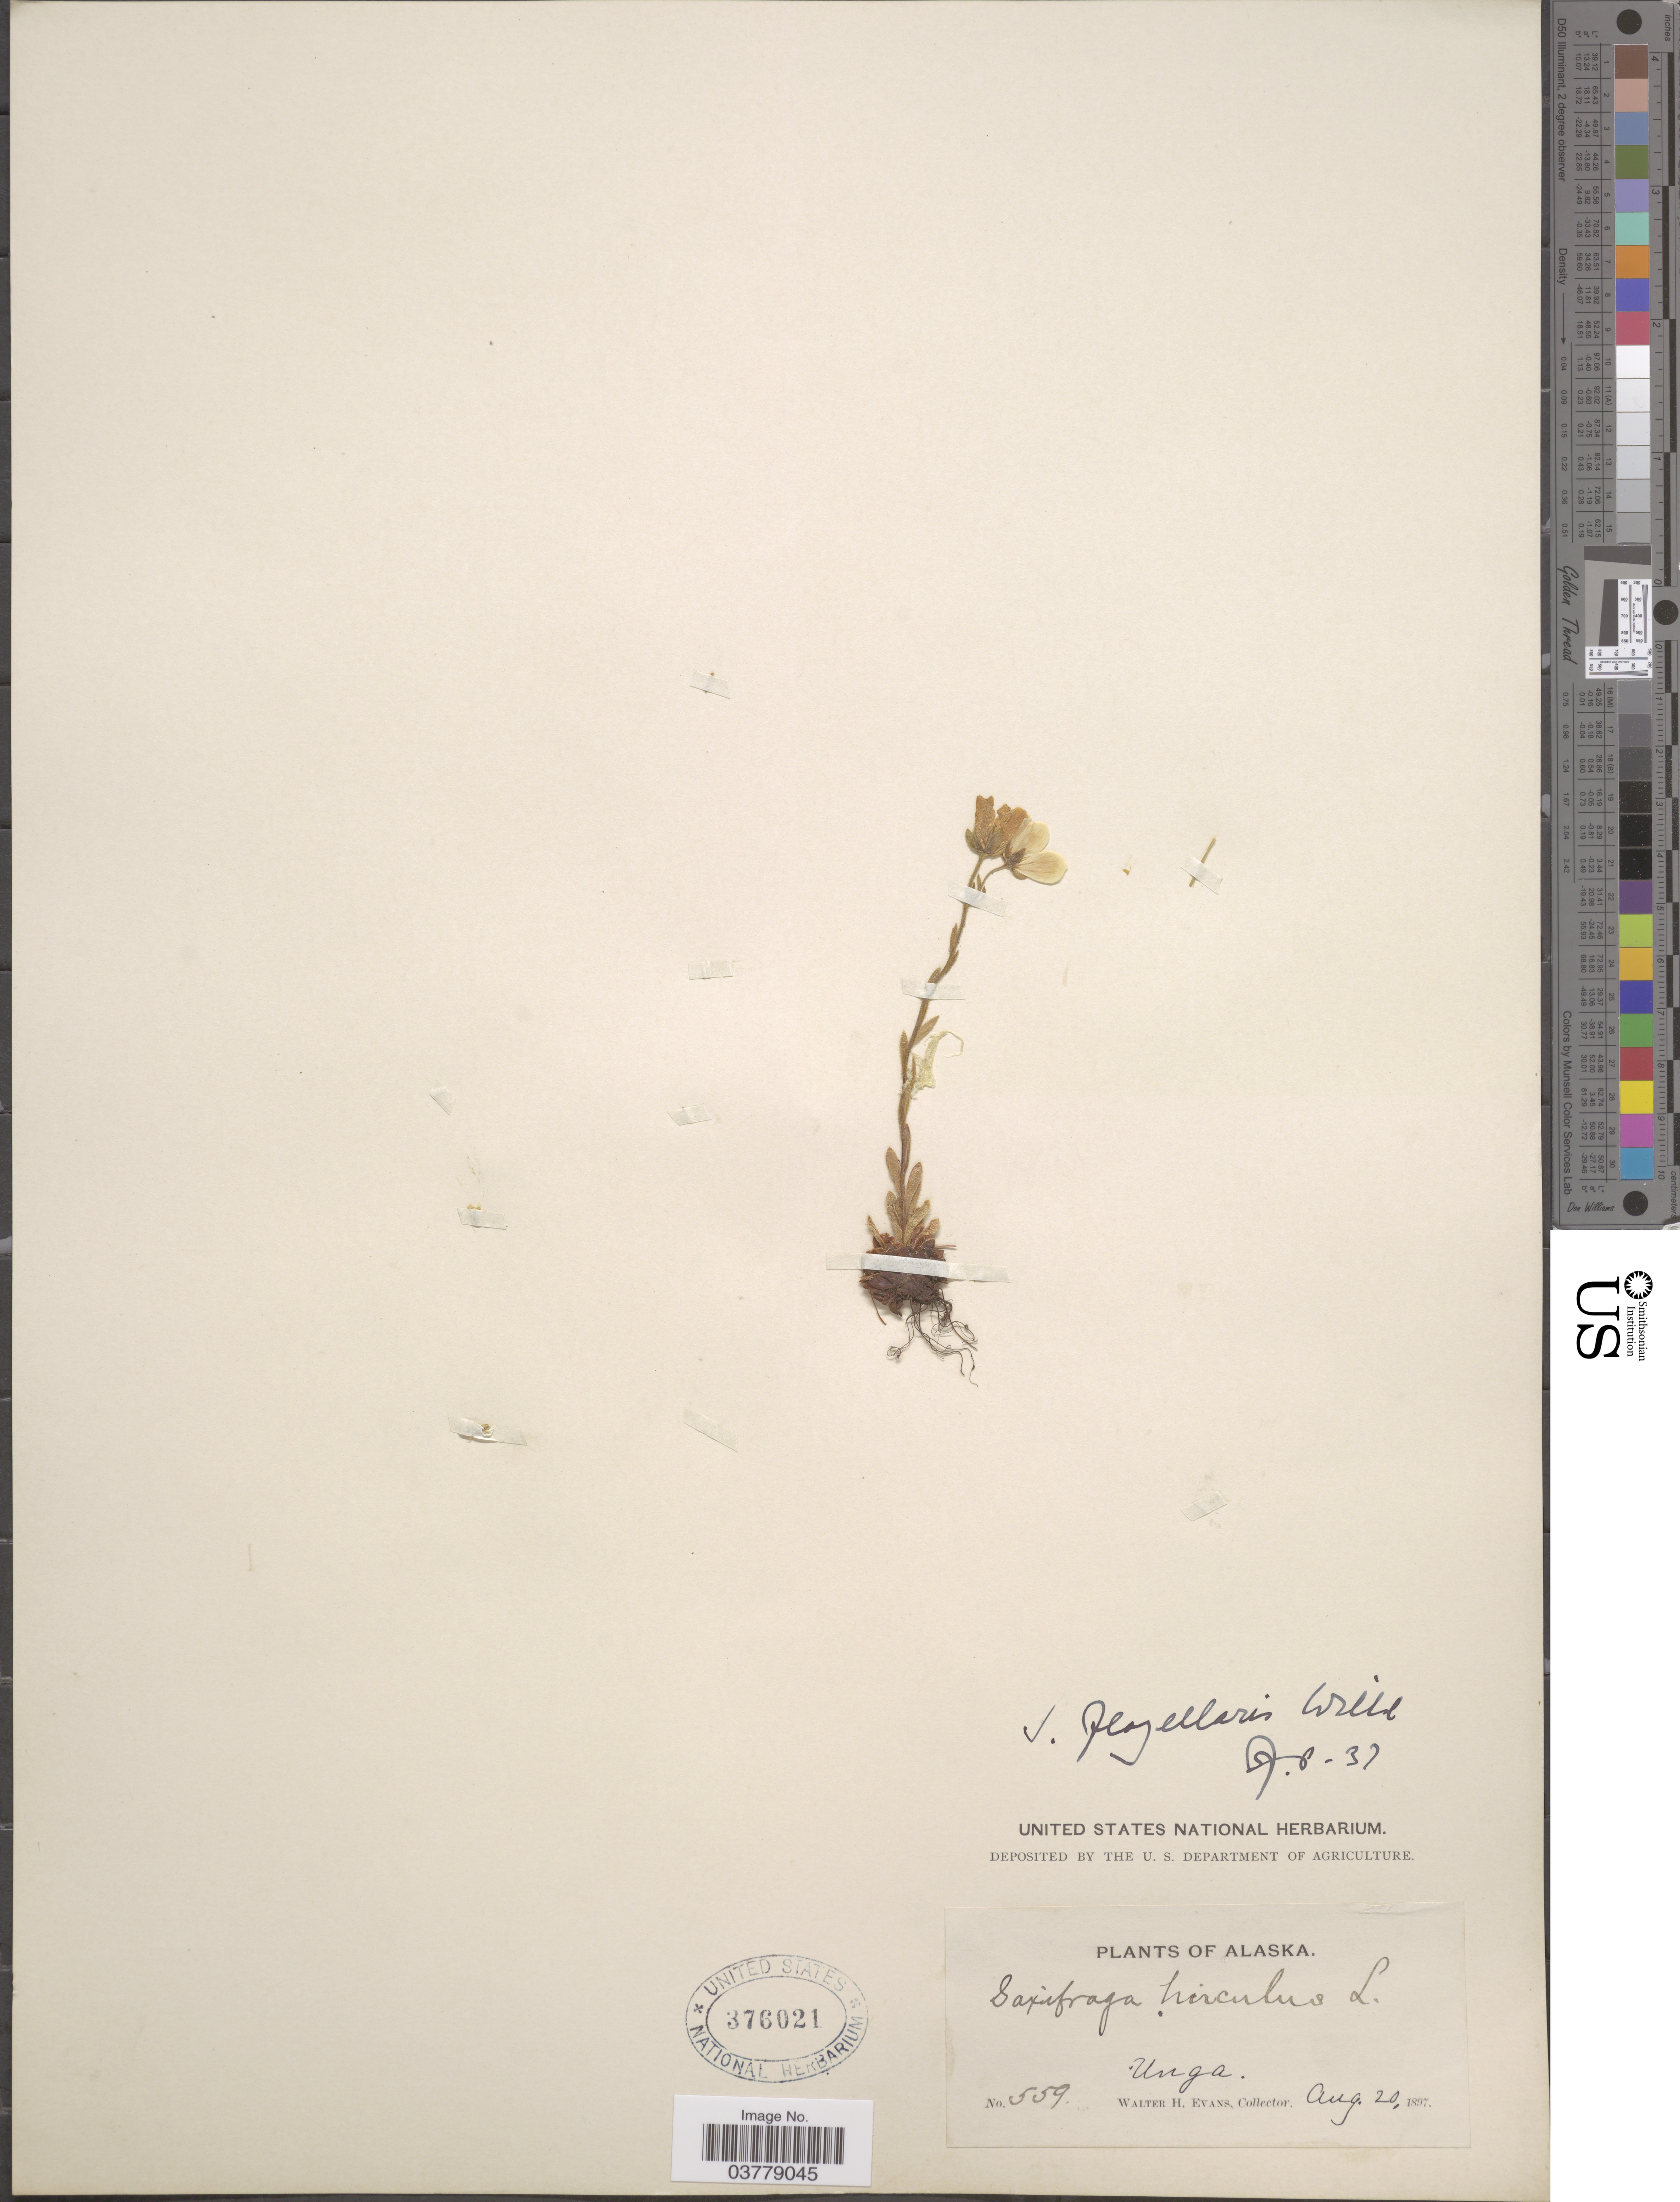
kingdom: Plantae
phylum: Tracheophyta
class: Magnoliopsida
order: Saxifragales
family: Saxifragaceae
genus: Saxifraga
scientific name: Saxifraga flagellaris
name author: Willd. ex Sternb.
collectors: W. H. Evans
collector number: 559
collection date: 1897-08-20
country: United States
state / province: Alaska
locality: Unga.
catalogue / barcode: US 376021